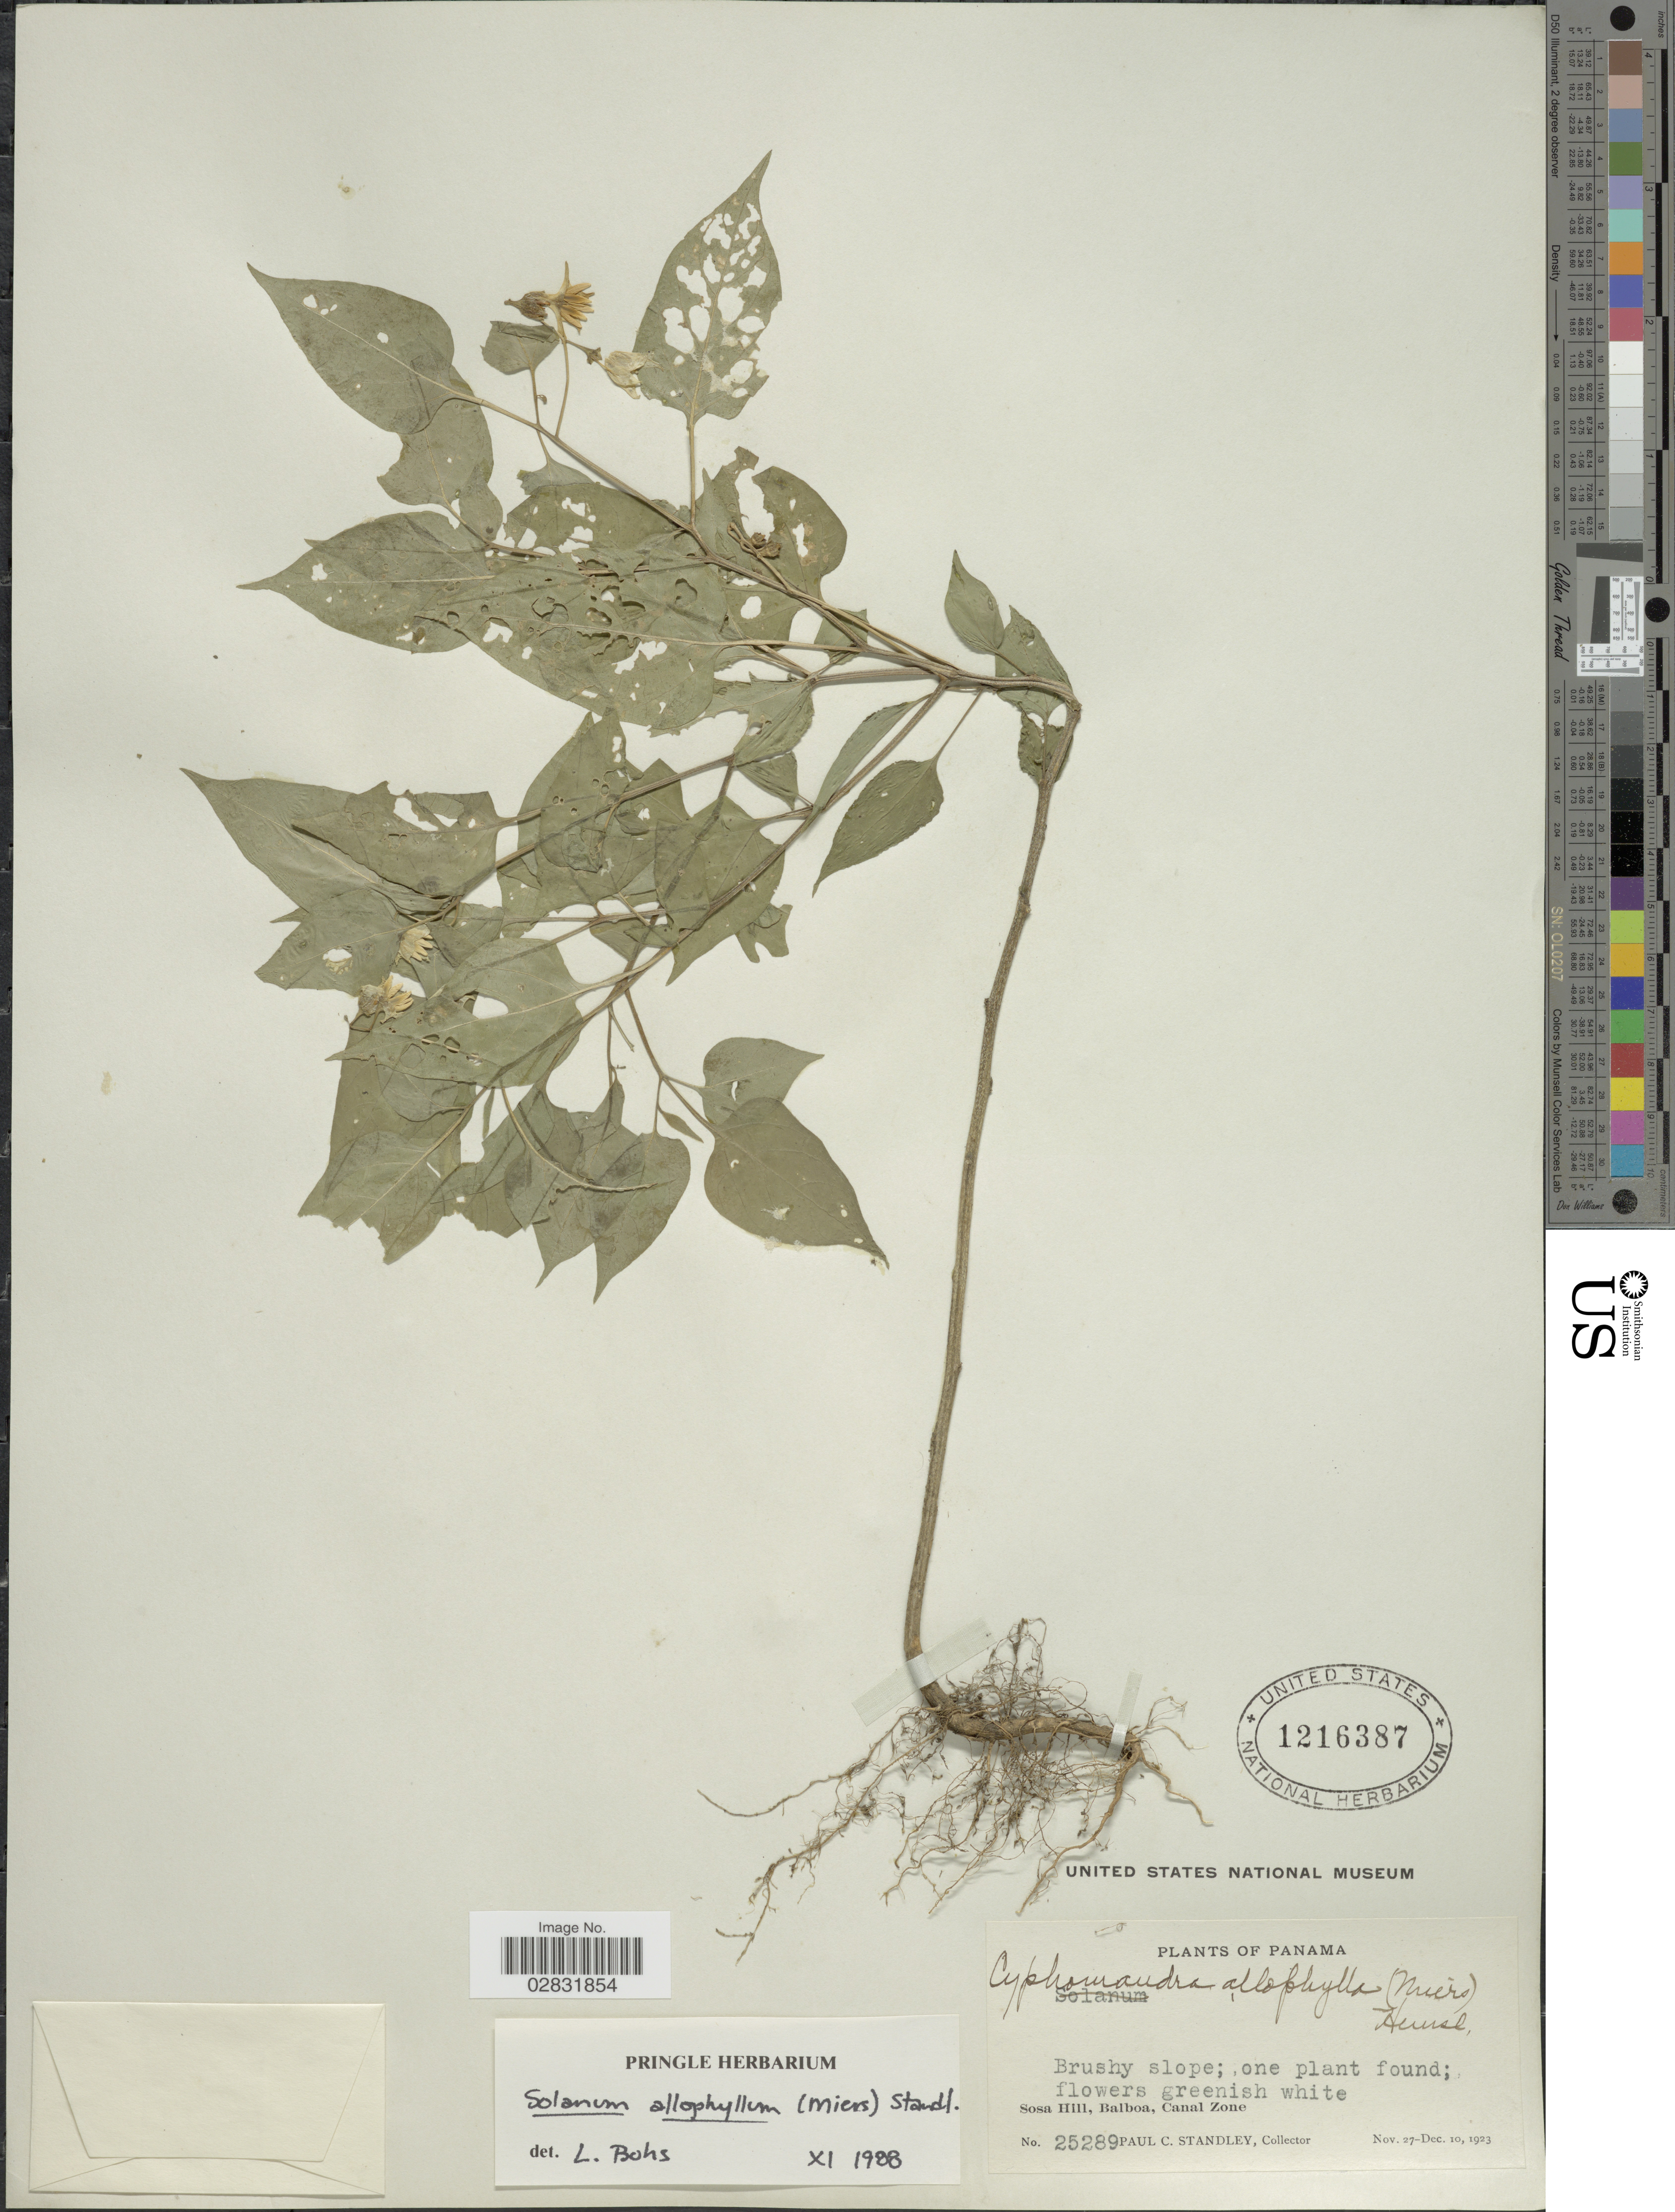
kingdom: Plantae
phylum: Tracheophyta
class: Magnoliopsida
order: Solanales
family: Solanaceae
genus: Solanum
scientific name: Solanum allophyllum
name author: (Miers) Sendtn.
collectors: P. C. Standley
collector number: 25289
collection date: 1923-11-27/1923-12-10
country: Panama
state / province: Colón / Panamá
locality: Sosa Hill, Canal Zone.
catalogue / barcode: US 1216387